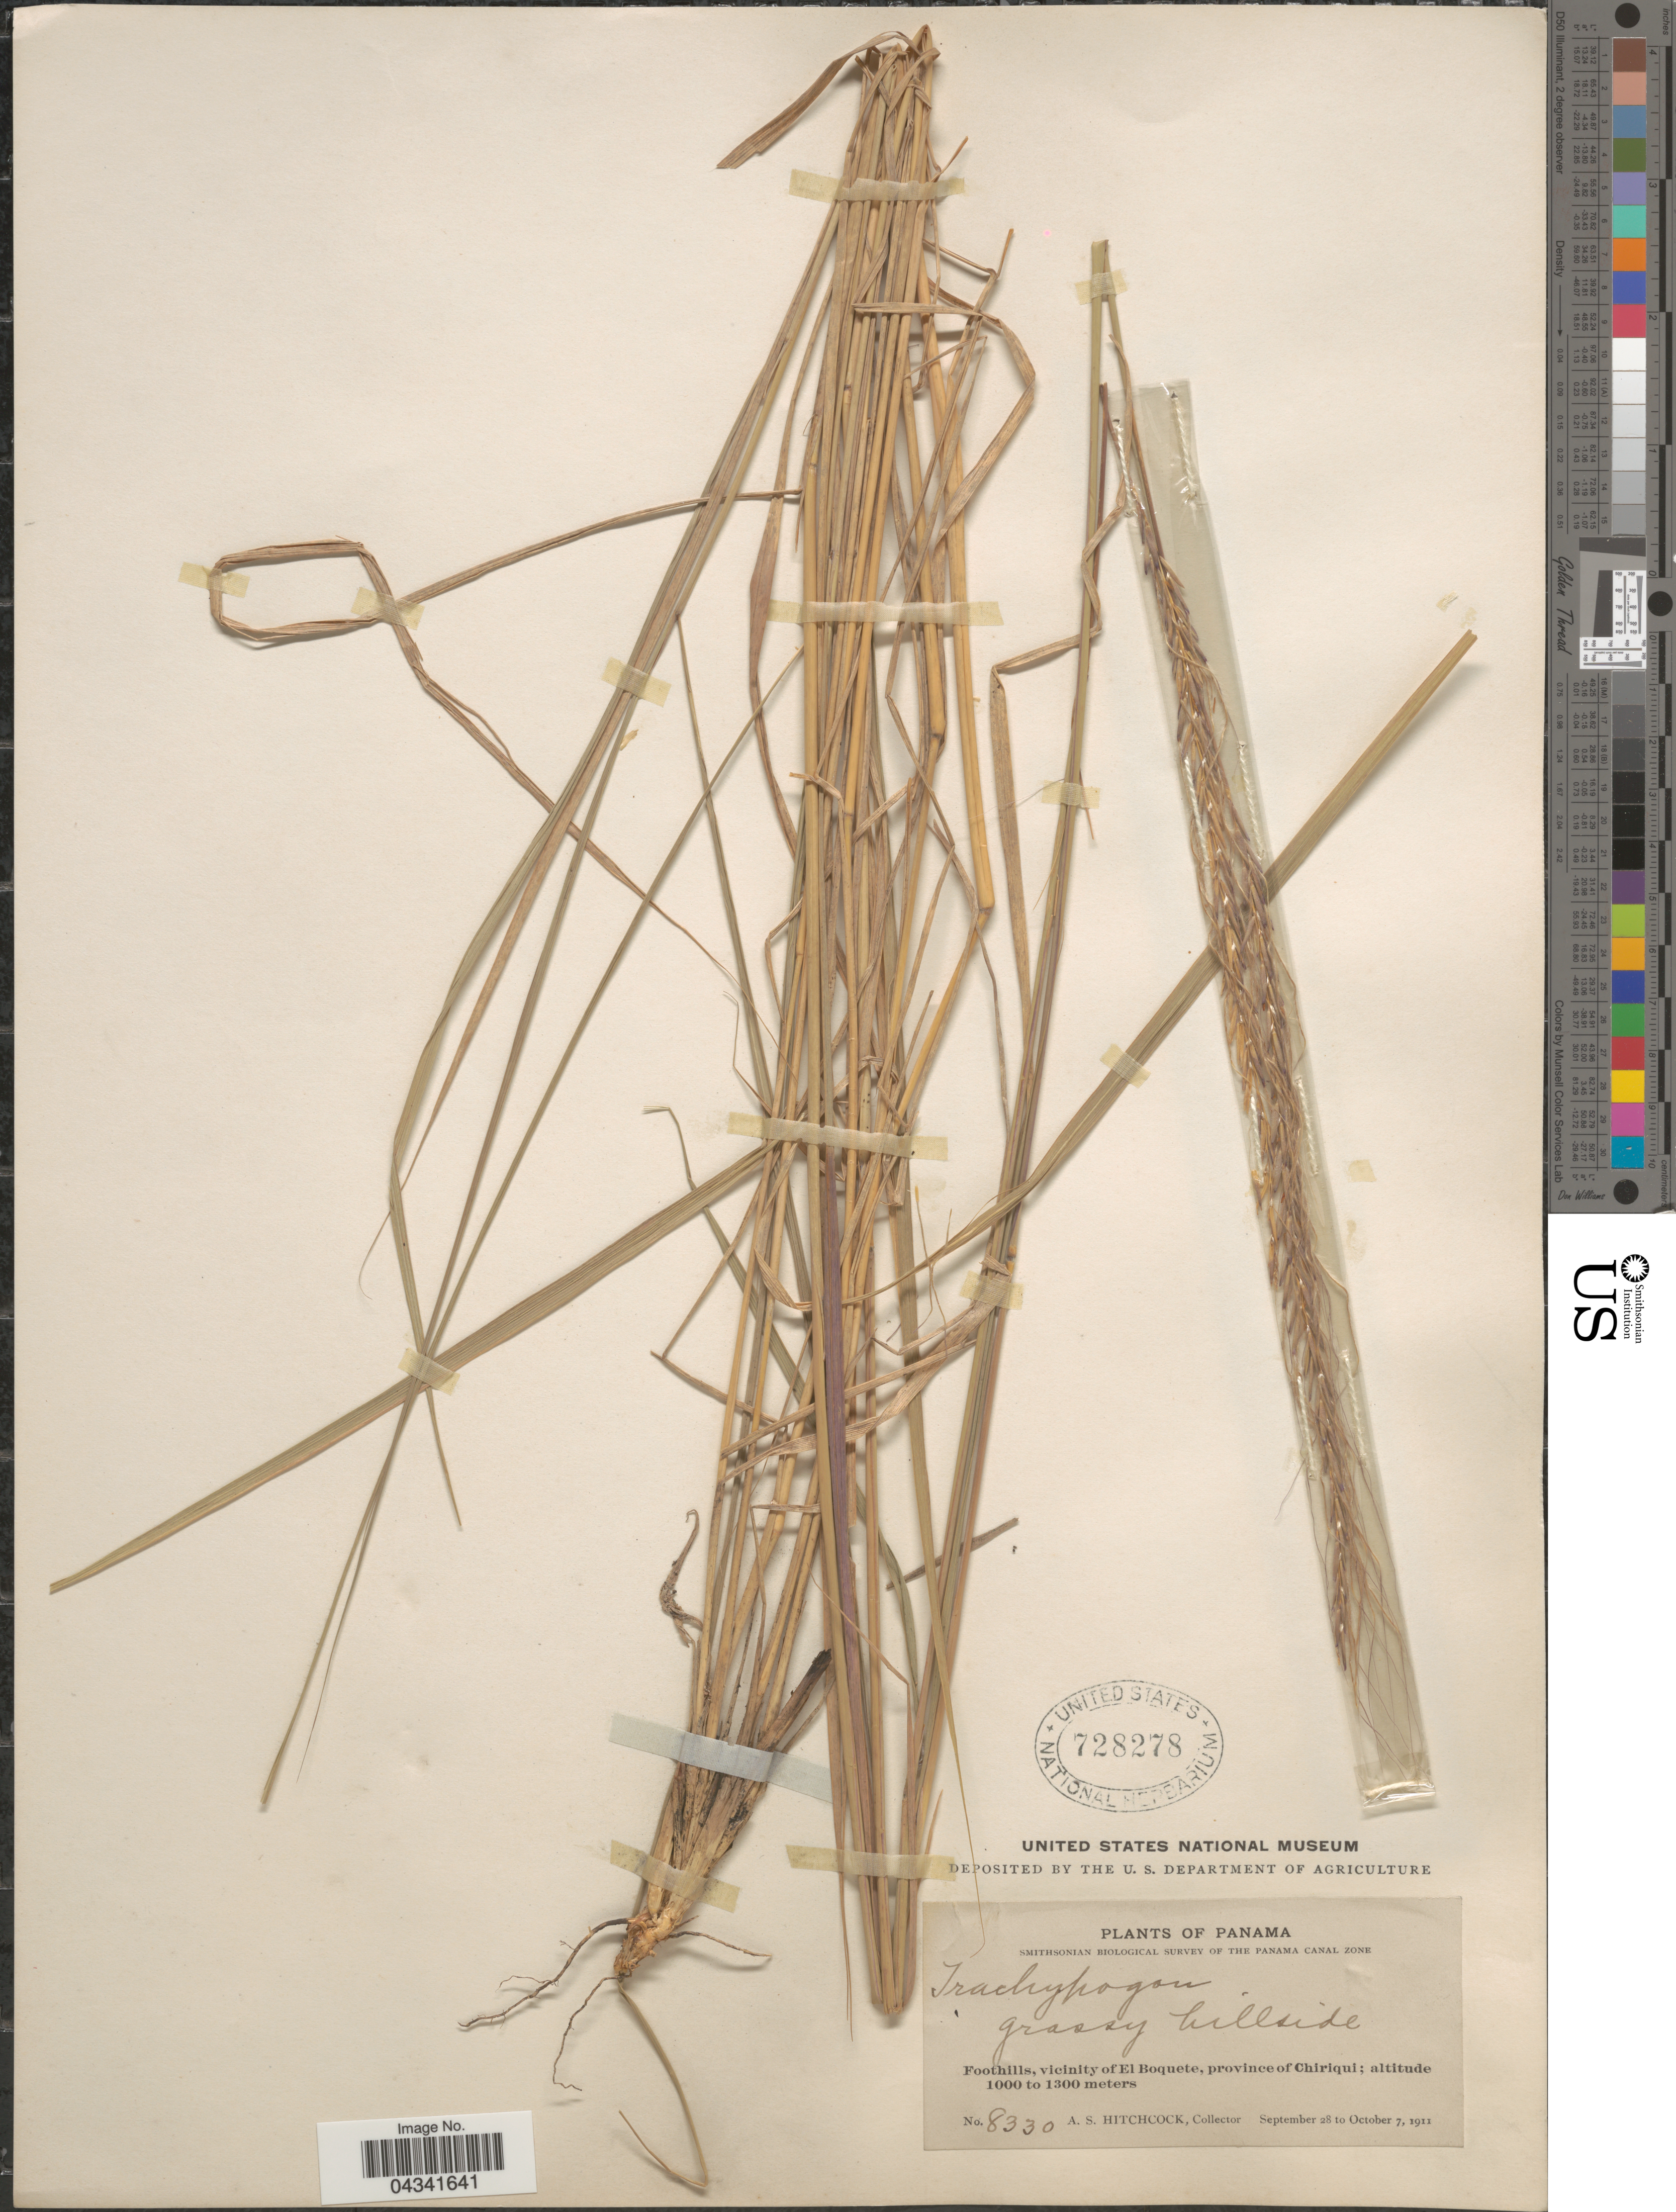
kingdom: Plantae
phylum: Tracheophyta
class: Liliopsida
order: Poales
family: Poaceae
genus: Trachypogon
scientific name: Trachypogon spicatus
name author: (L. f.) Kuntze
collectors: A. S. Hitchcock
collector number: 8330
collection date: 1911-09-28/1911-10-07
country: Panama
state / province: Chiriqui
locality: Smithsonian Biological Survey Of The Panama Canal Zone. Foothills, vicinity of El Boquete.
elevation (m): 1000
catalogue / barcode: US 728278